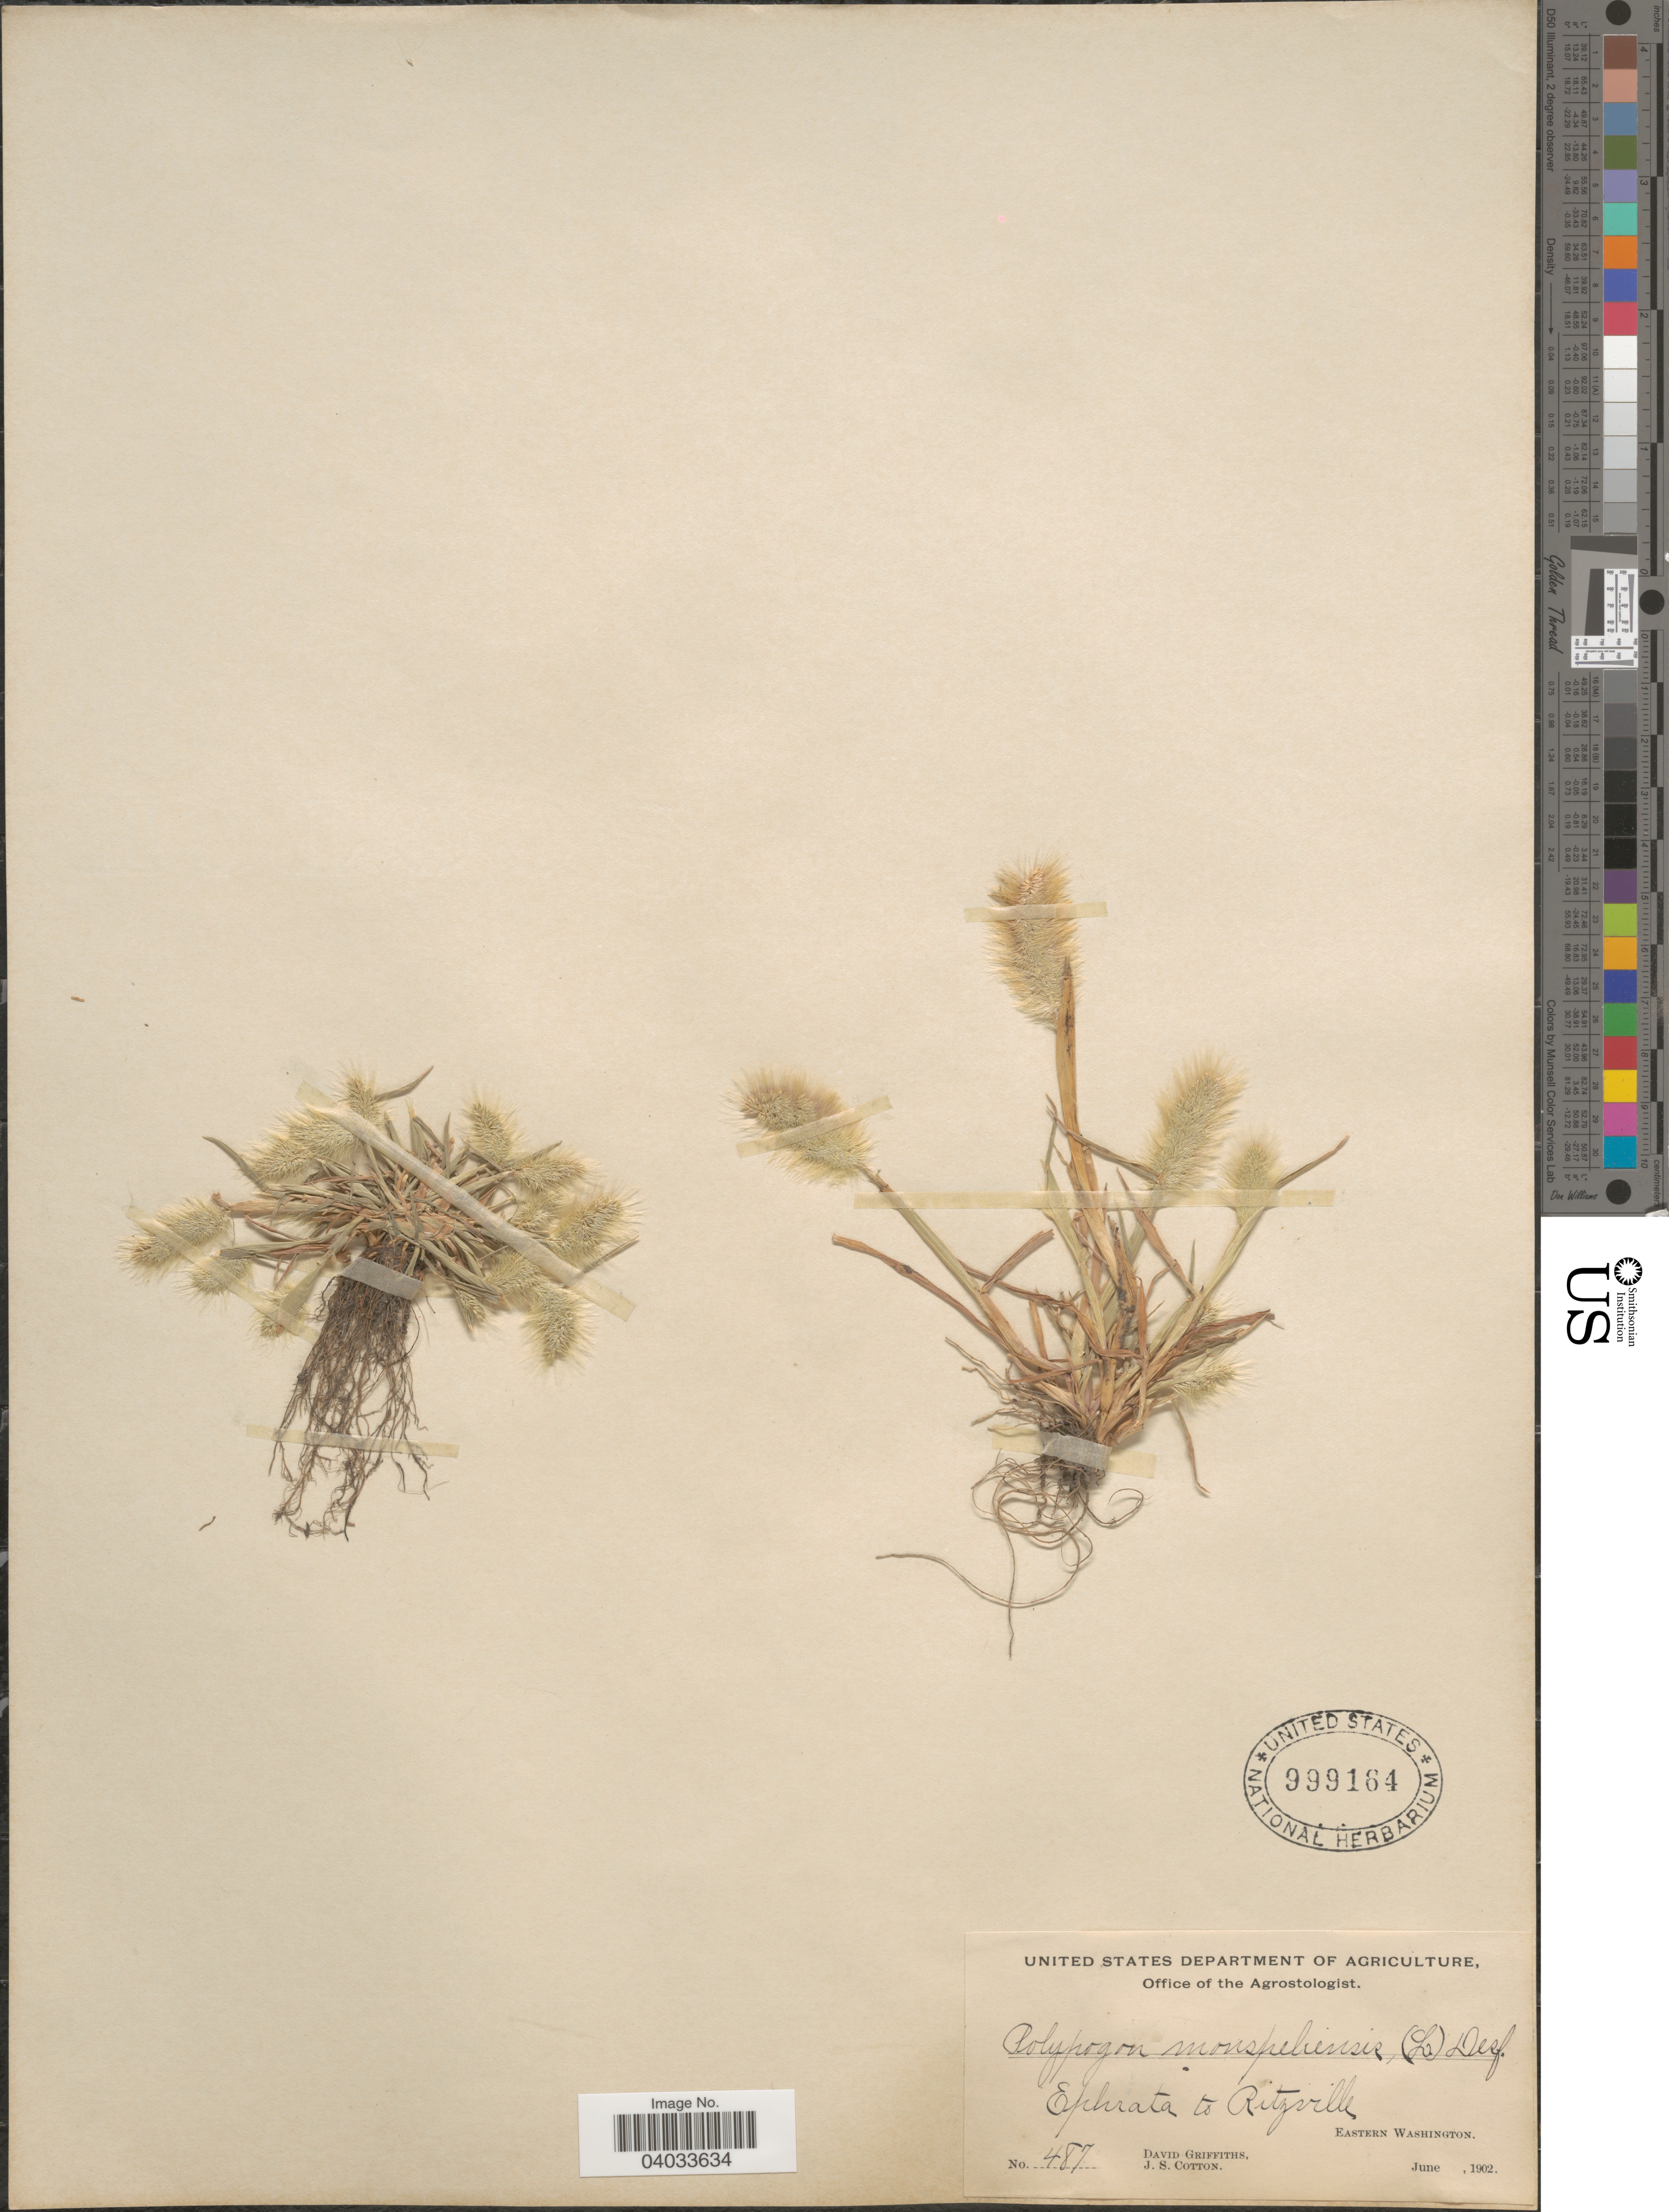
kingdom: Plantae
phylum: Tracheophyta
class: Liliopsida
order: Poales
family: Poaceae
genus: Polypogon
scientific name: Polypogon monspeliensis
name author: (L.) Desf.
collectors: D. Griffiths & J. S. Cotton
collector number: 487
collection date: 1902-06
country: United States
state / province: Washington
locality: Ephrata to Ritzville. Eastern Washington.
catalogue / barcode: US 999164